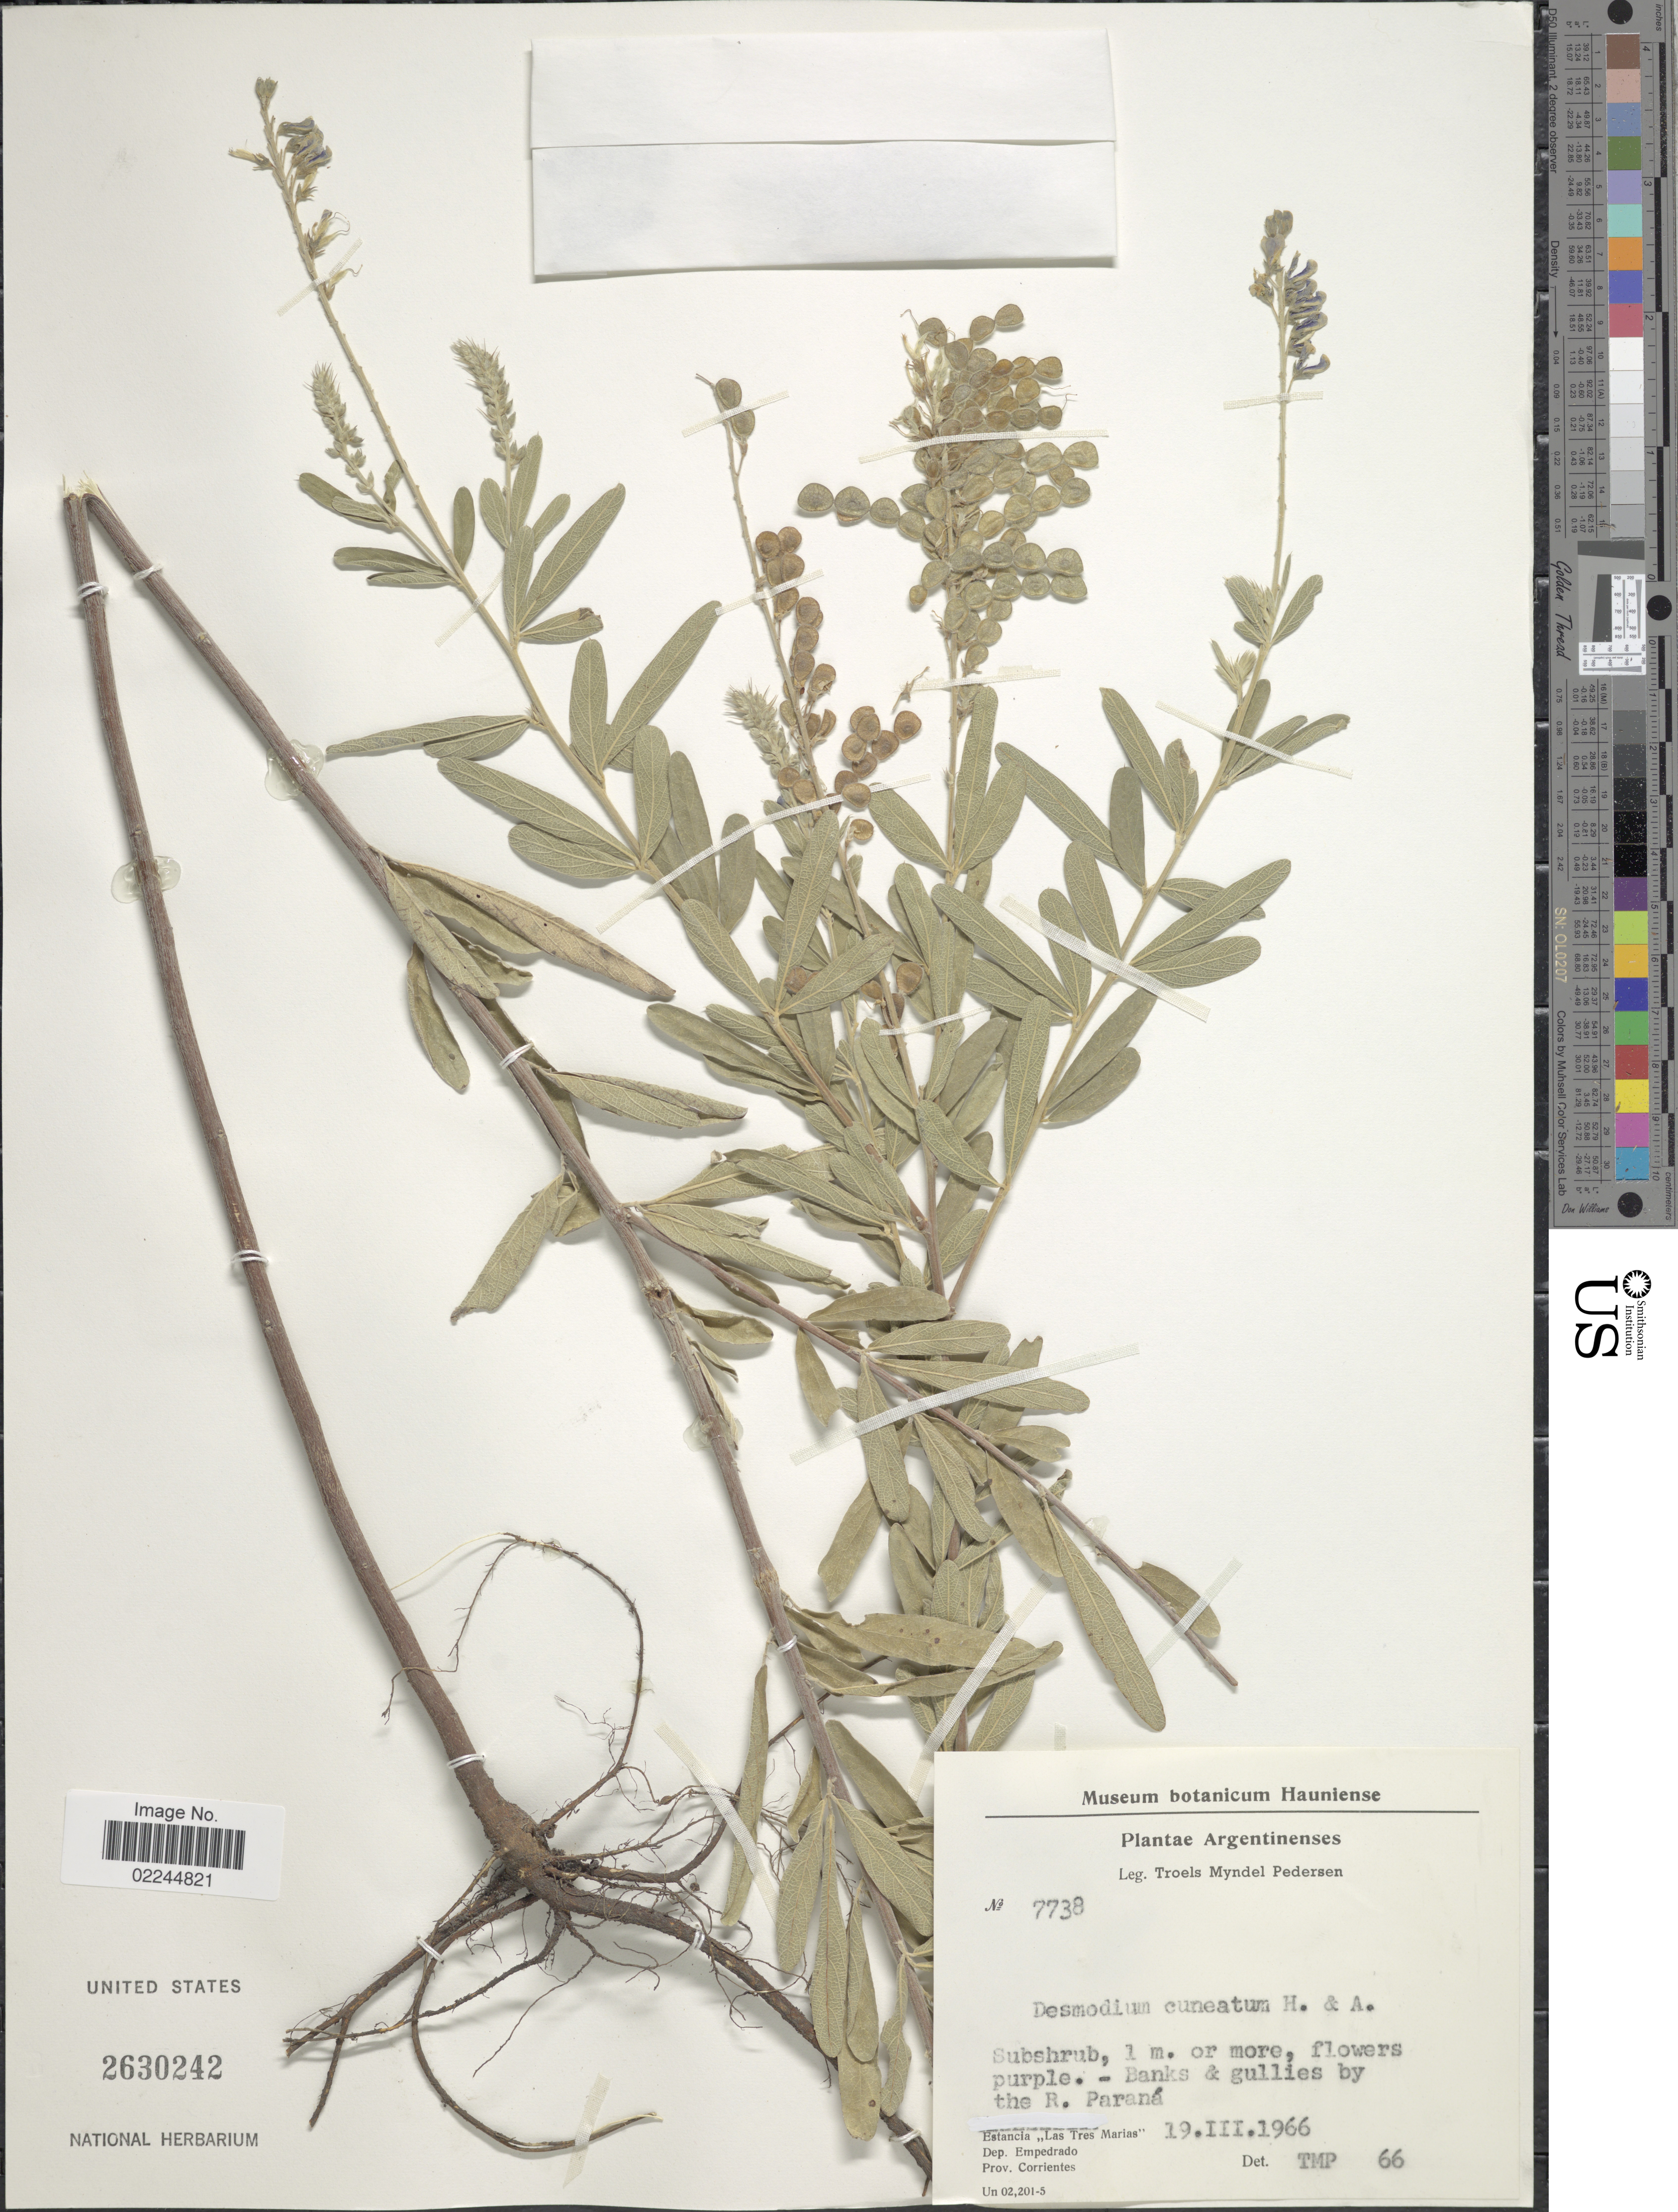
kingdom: Plantae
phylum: Tracheophyta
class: Magnoliopsida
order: Fabales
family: Fabaceae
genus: Desmodium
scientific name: Desmodium cuneatum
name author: Hook. & Arn.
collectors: T. Pederson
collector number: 7738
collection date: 1966-03-19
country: Argentina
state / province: Corrientes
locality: Banks & gullies by the R. Parana, Estancia :as Tres Marias, Dep. Empedrado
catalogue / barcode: US 2630242